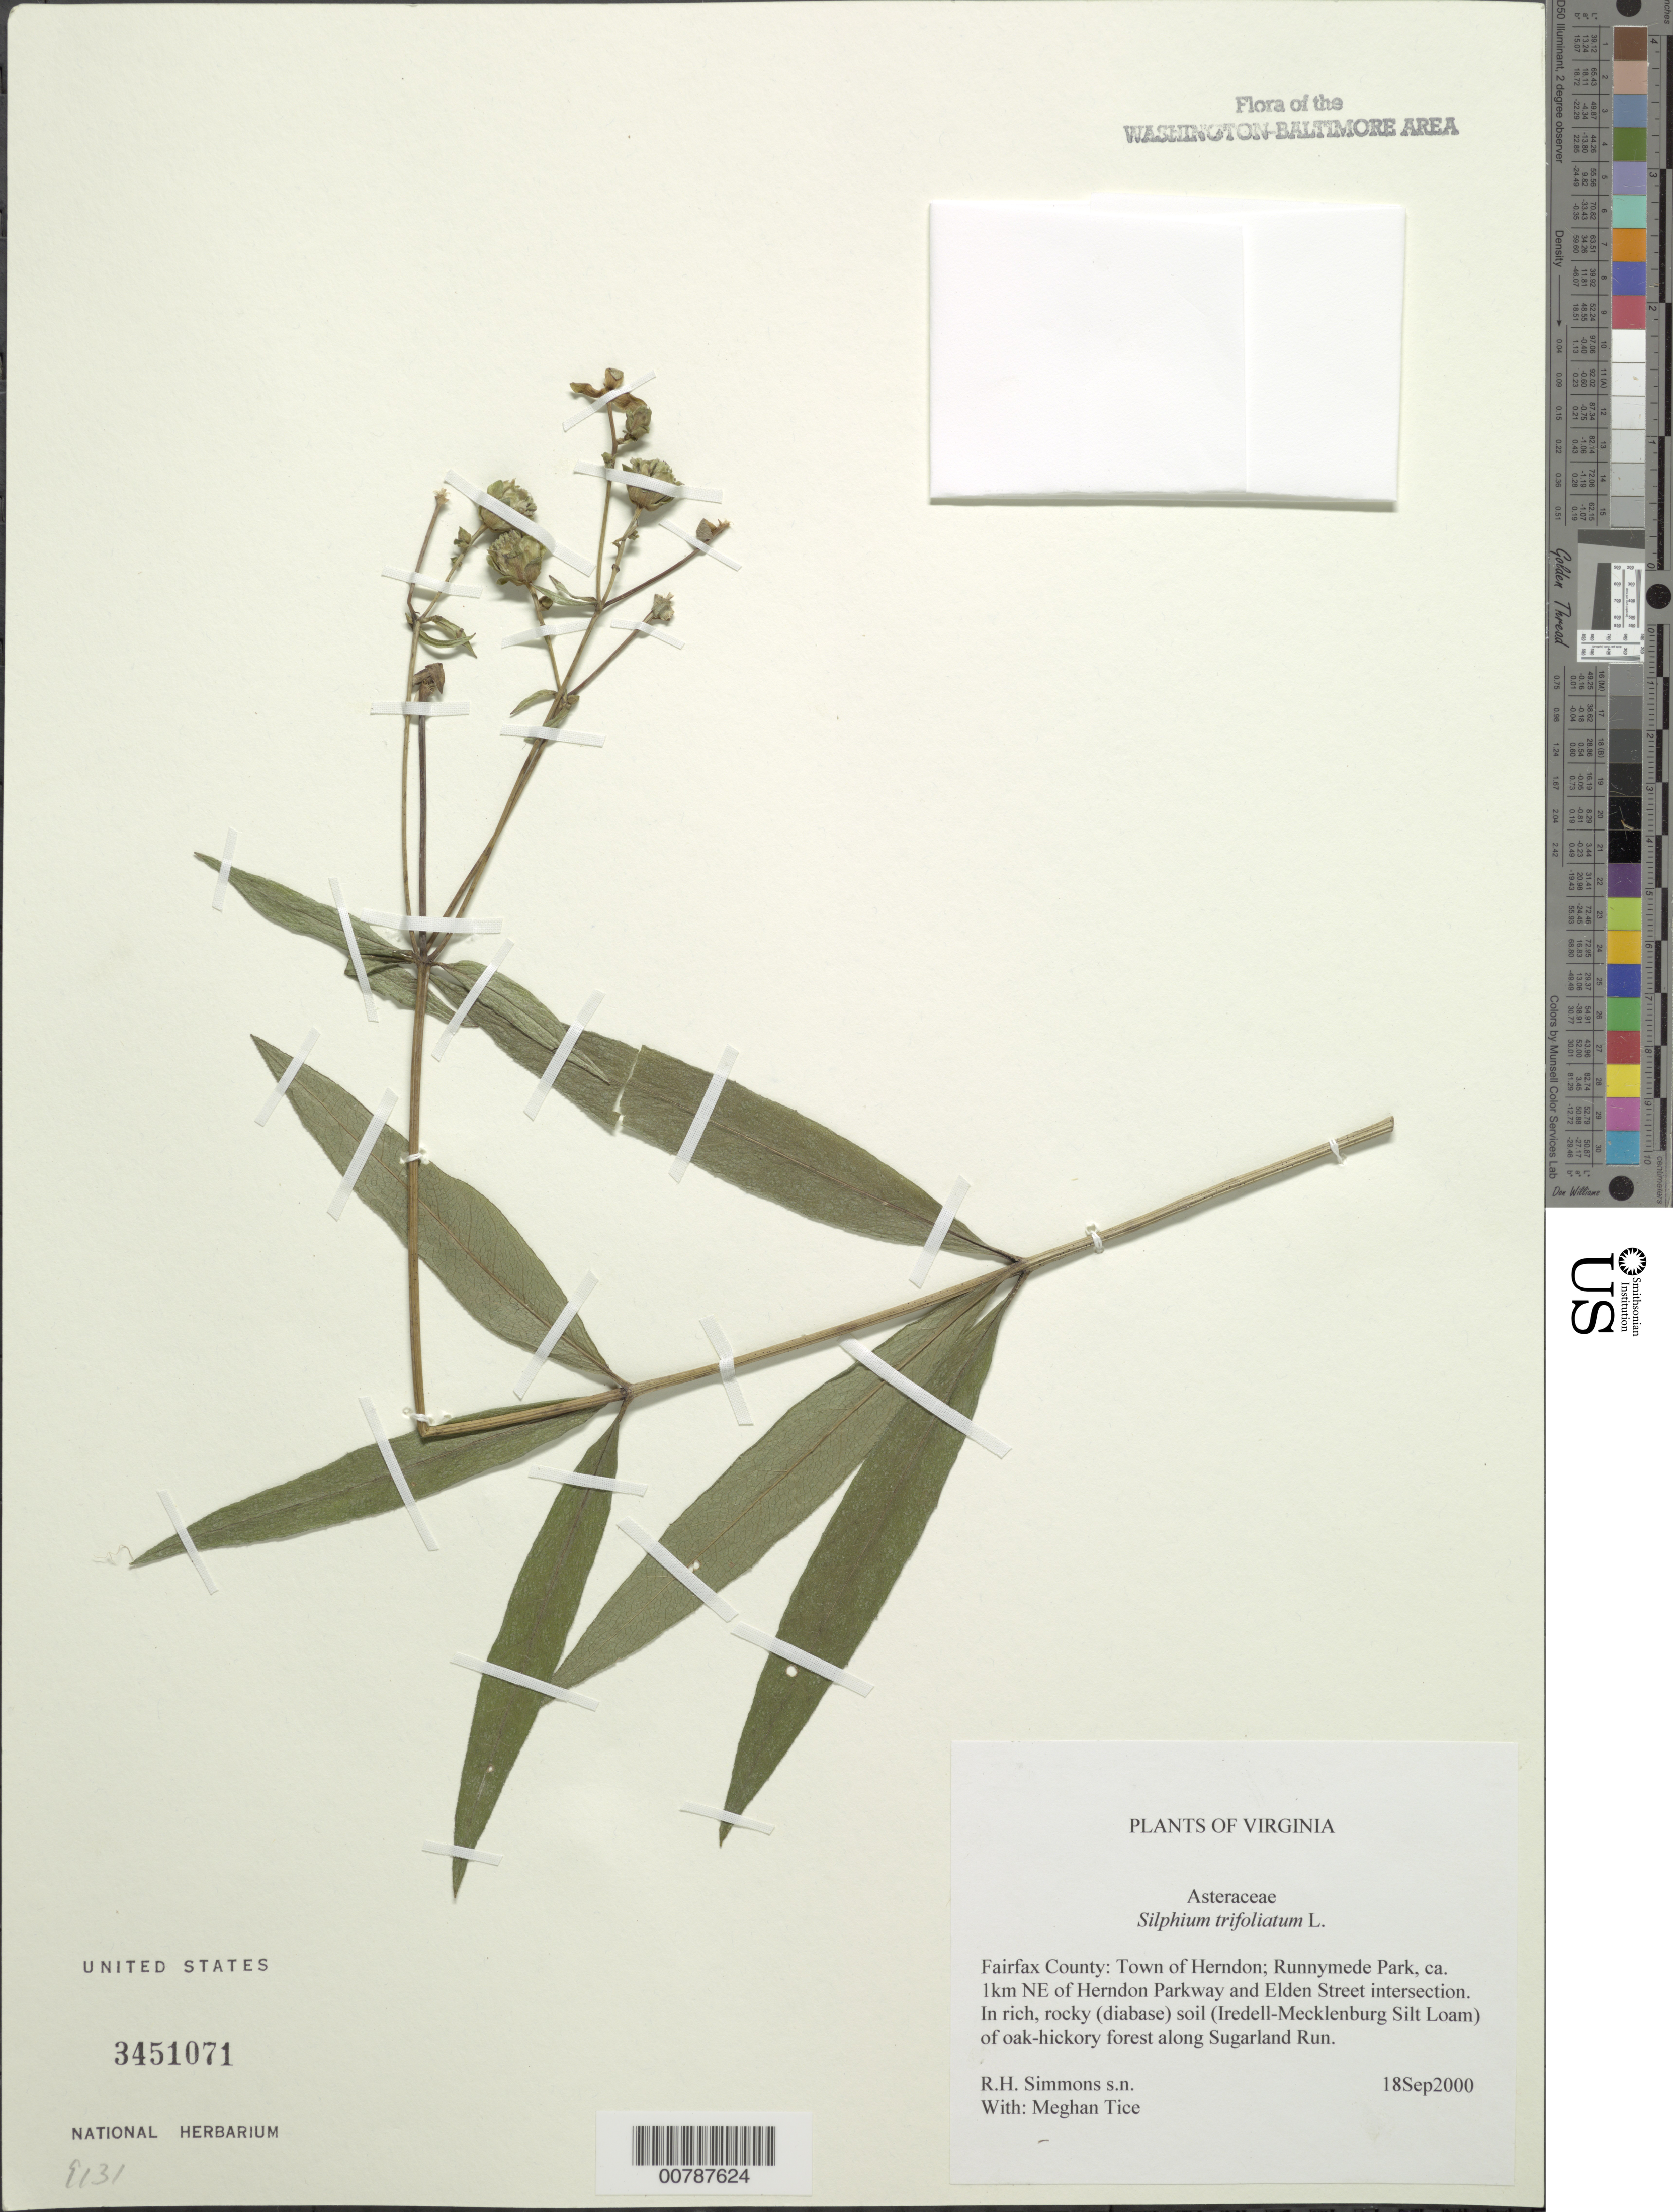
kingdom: Plantae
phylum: Tracheophyta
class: Magnoliopsida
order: Asterales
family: Asteraceae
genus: Silphium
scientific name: Silphium asteriscus var. trifoliatum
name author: (L.) Clevinger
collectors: R. H. Simmons & M. Tice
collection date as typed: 18 Sep 2000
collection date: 2000-09-18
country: United States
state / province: Virginia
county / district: Fairfax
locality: Town of Herndon, Runnymede Park, ca. 1 km NE of Herndon Parkway and Elden Street intersection.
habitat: In rich, rocky (diabase) soil (Iredell-Mecklenburg Silt Loam) of oak-hickory forest along Sugarland Run.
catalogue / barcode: US 3451071